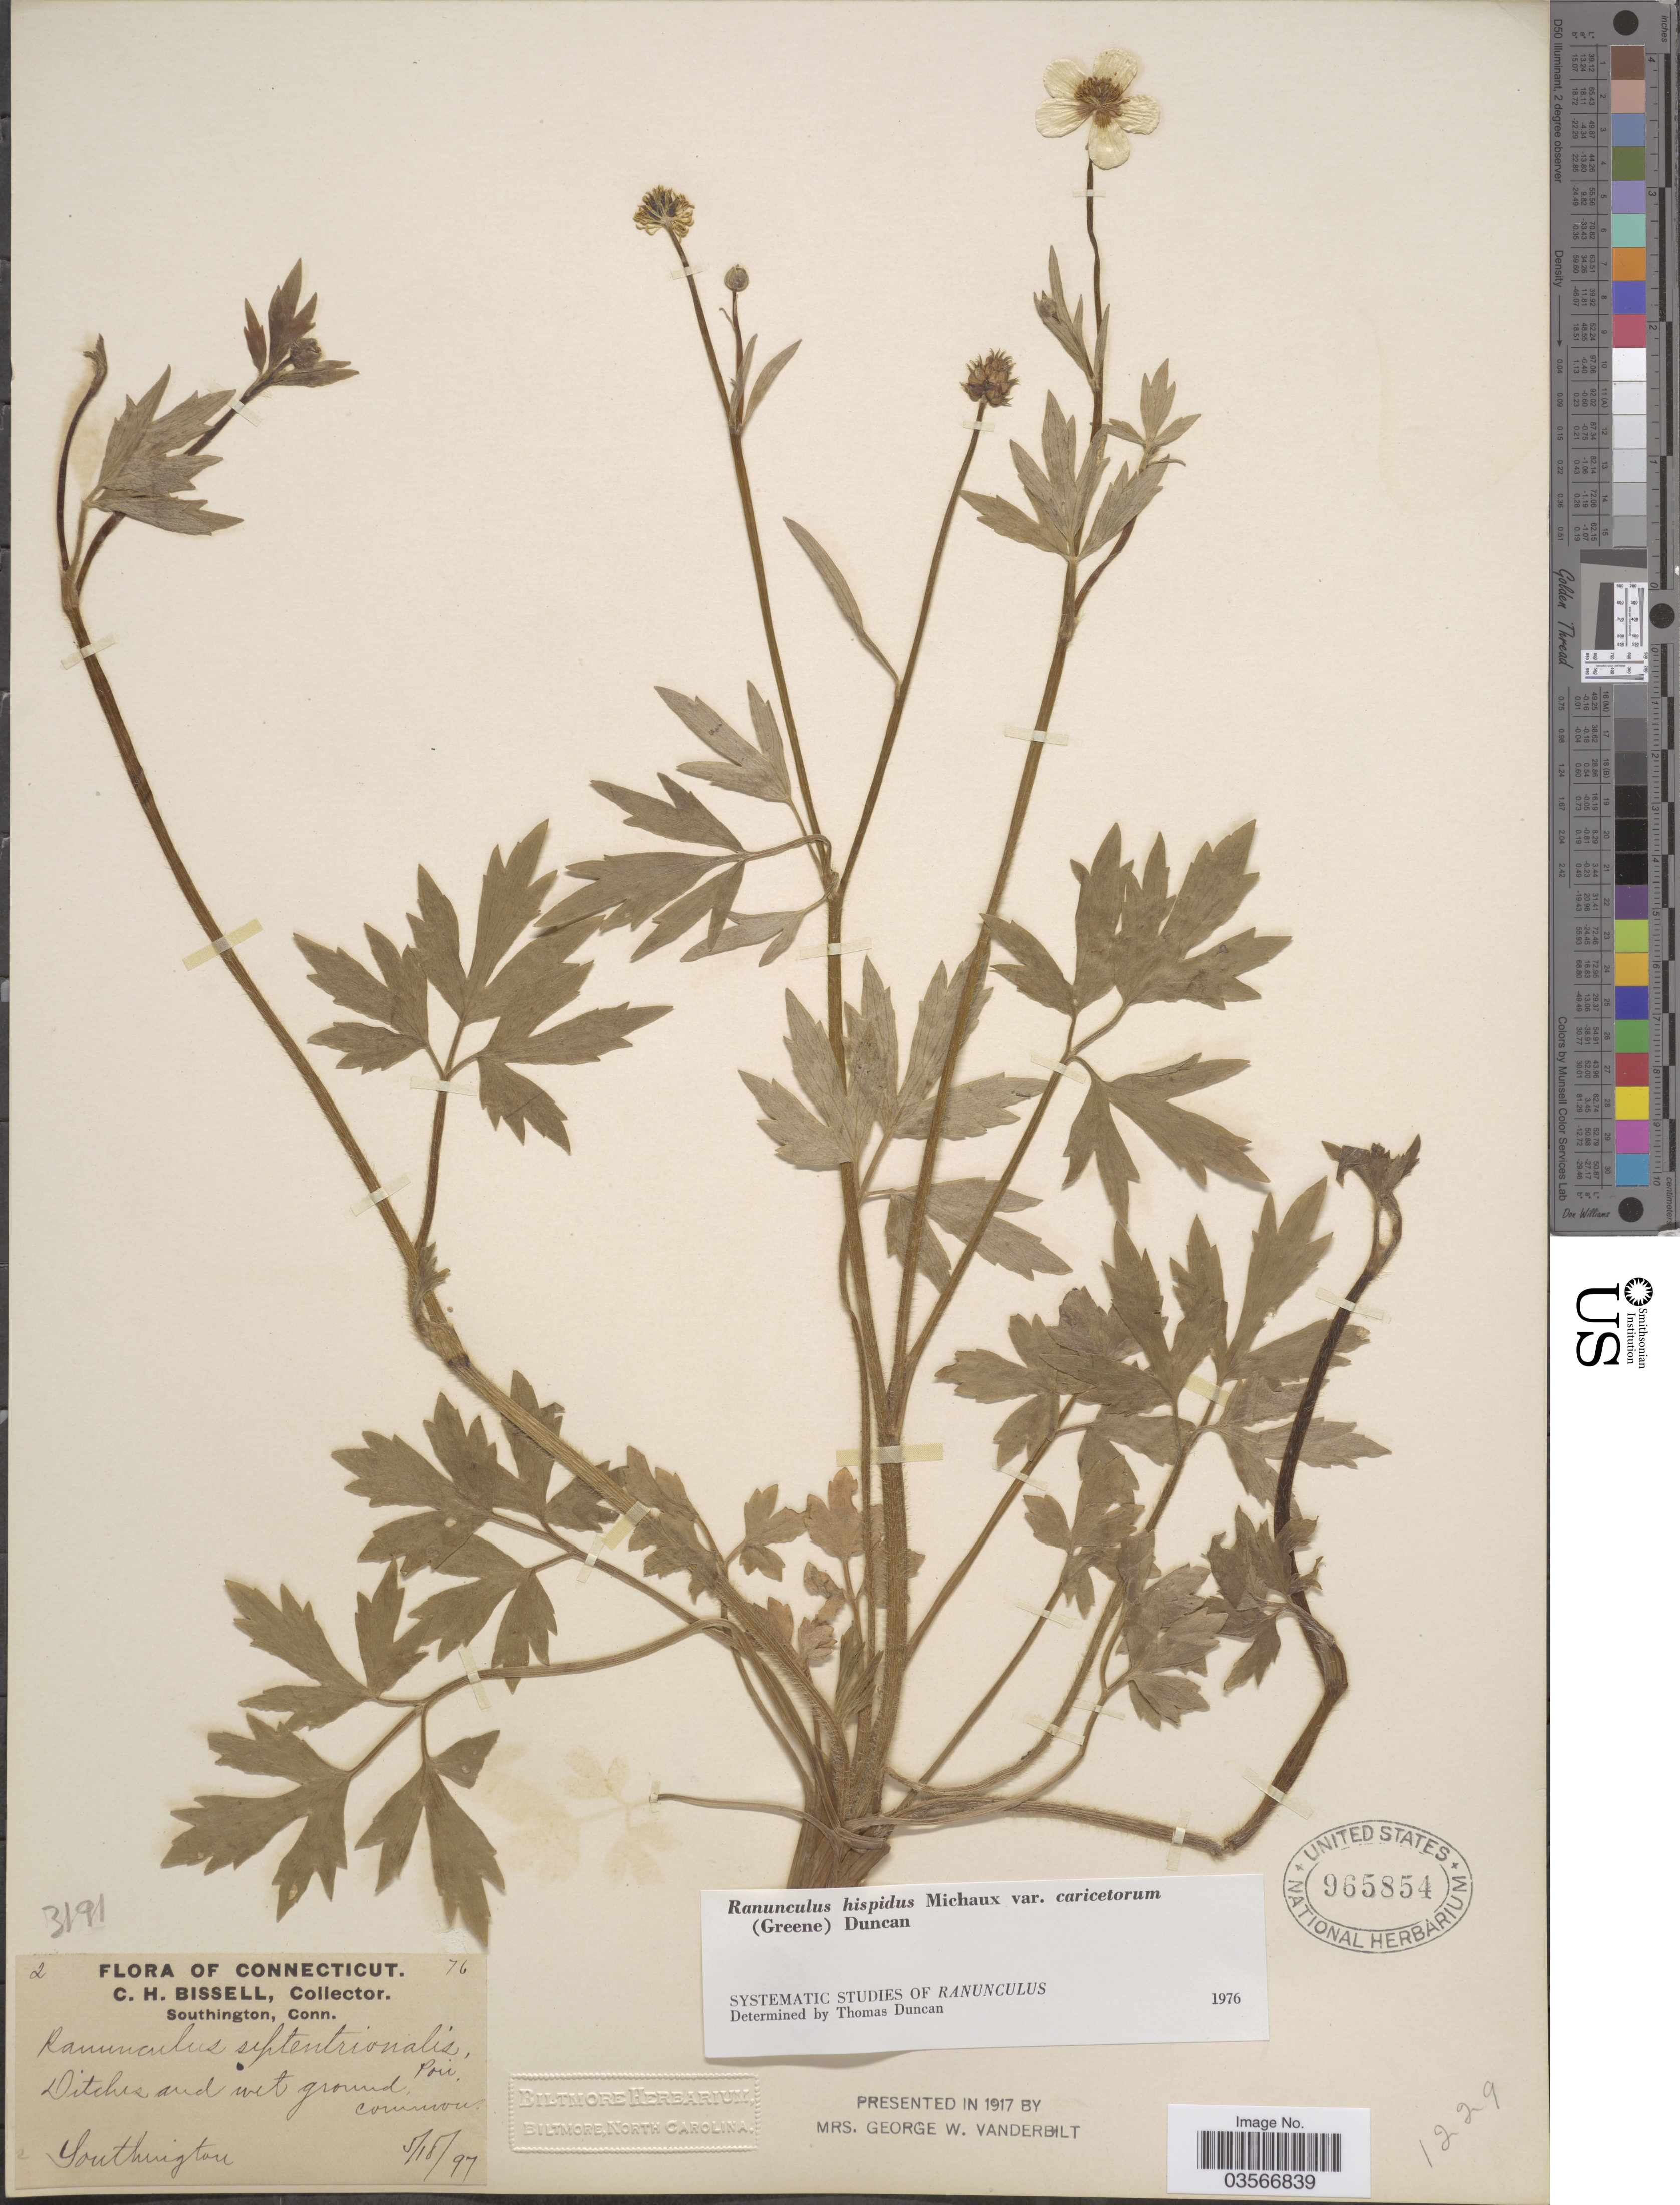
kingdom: Plantae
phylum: Tracheophyta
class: Magnoliopsida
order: Ranunculales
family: Ranunculaceae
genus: Ranunculus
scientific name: Ranunculus hispidus var. caricetorum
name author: Michx.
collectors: C. Bissell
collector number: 2/76?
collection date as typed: Transcribed d/m/y: 18/5/97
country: United States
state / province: Connecticut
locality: Southington.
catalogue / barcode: US 965854